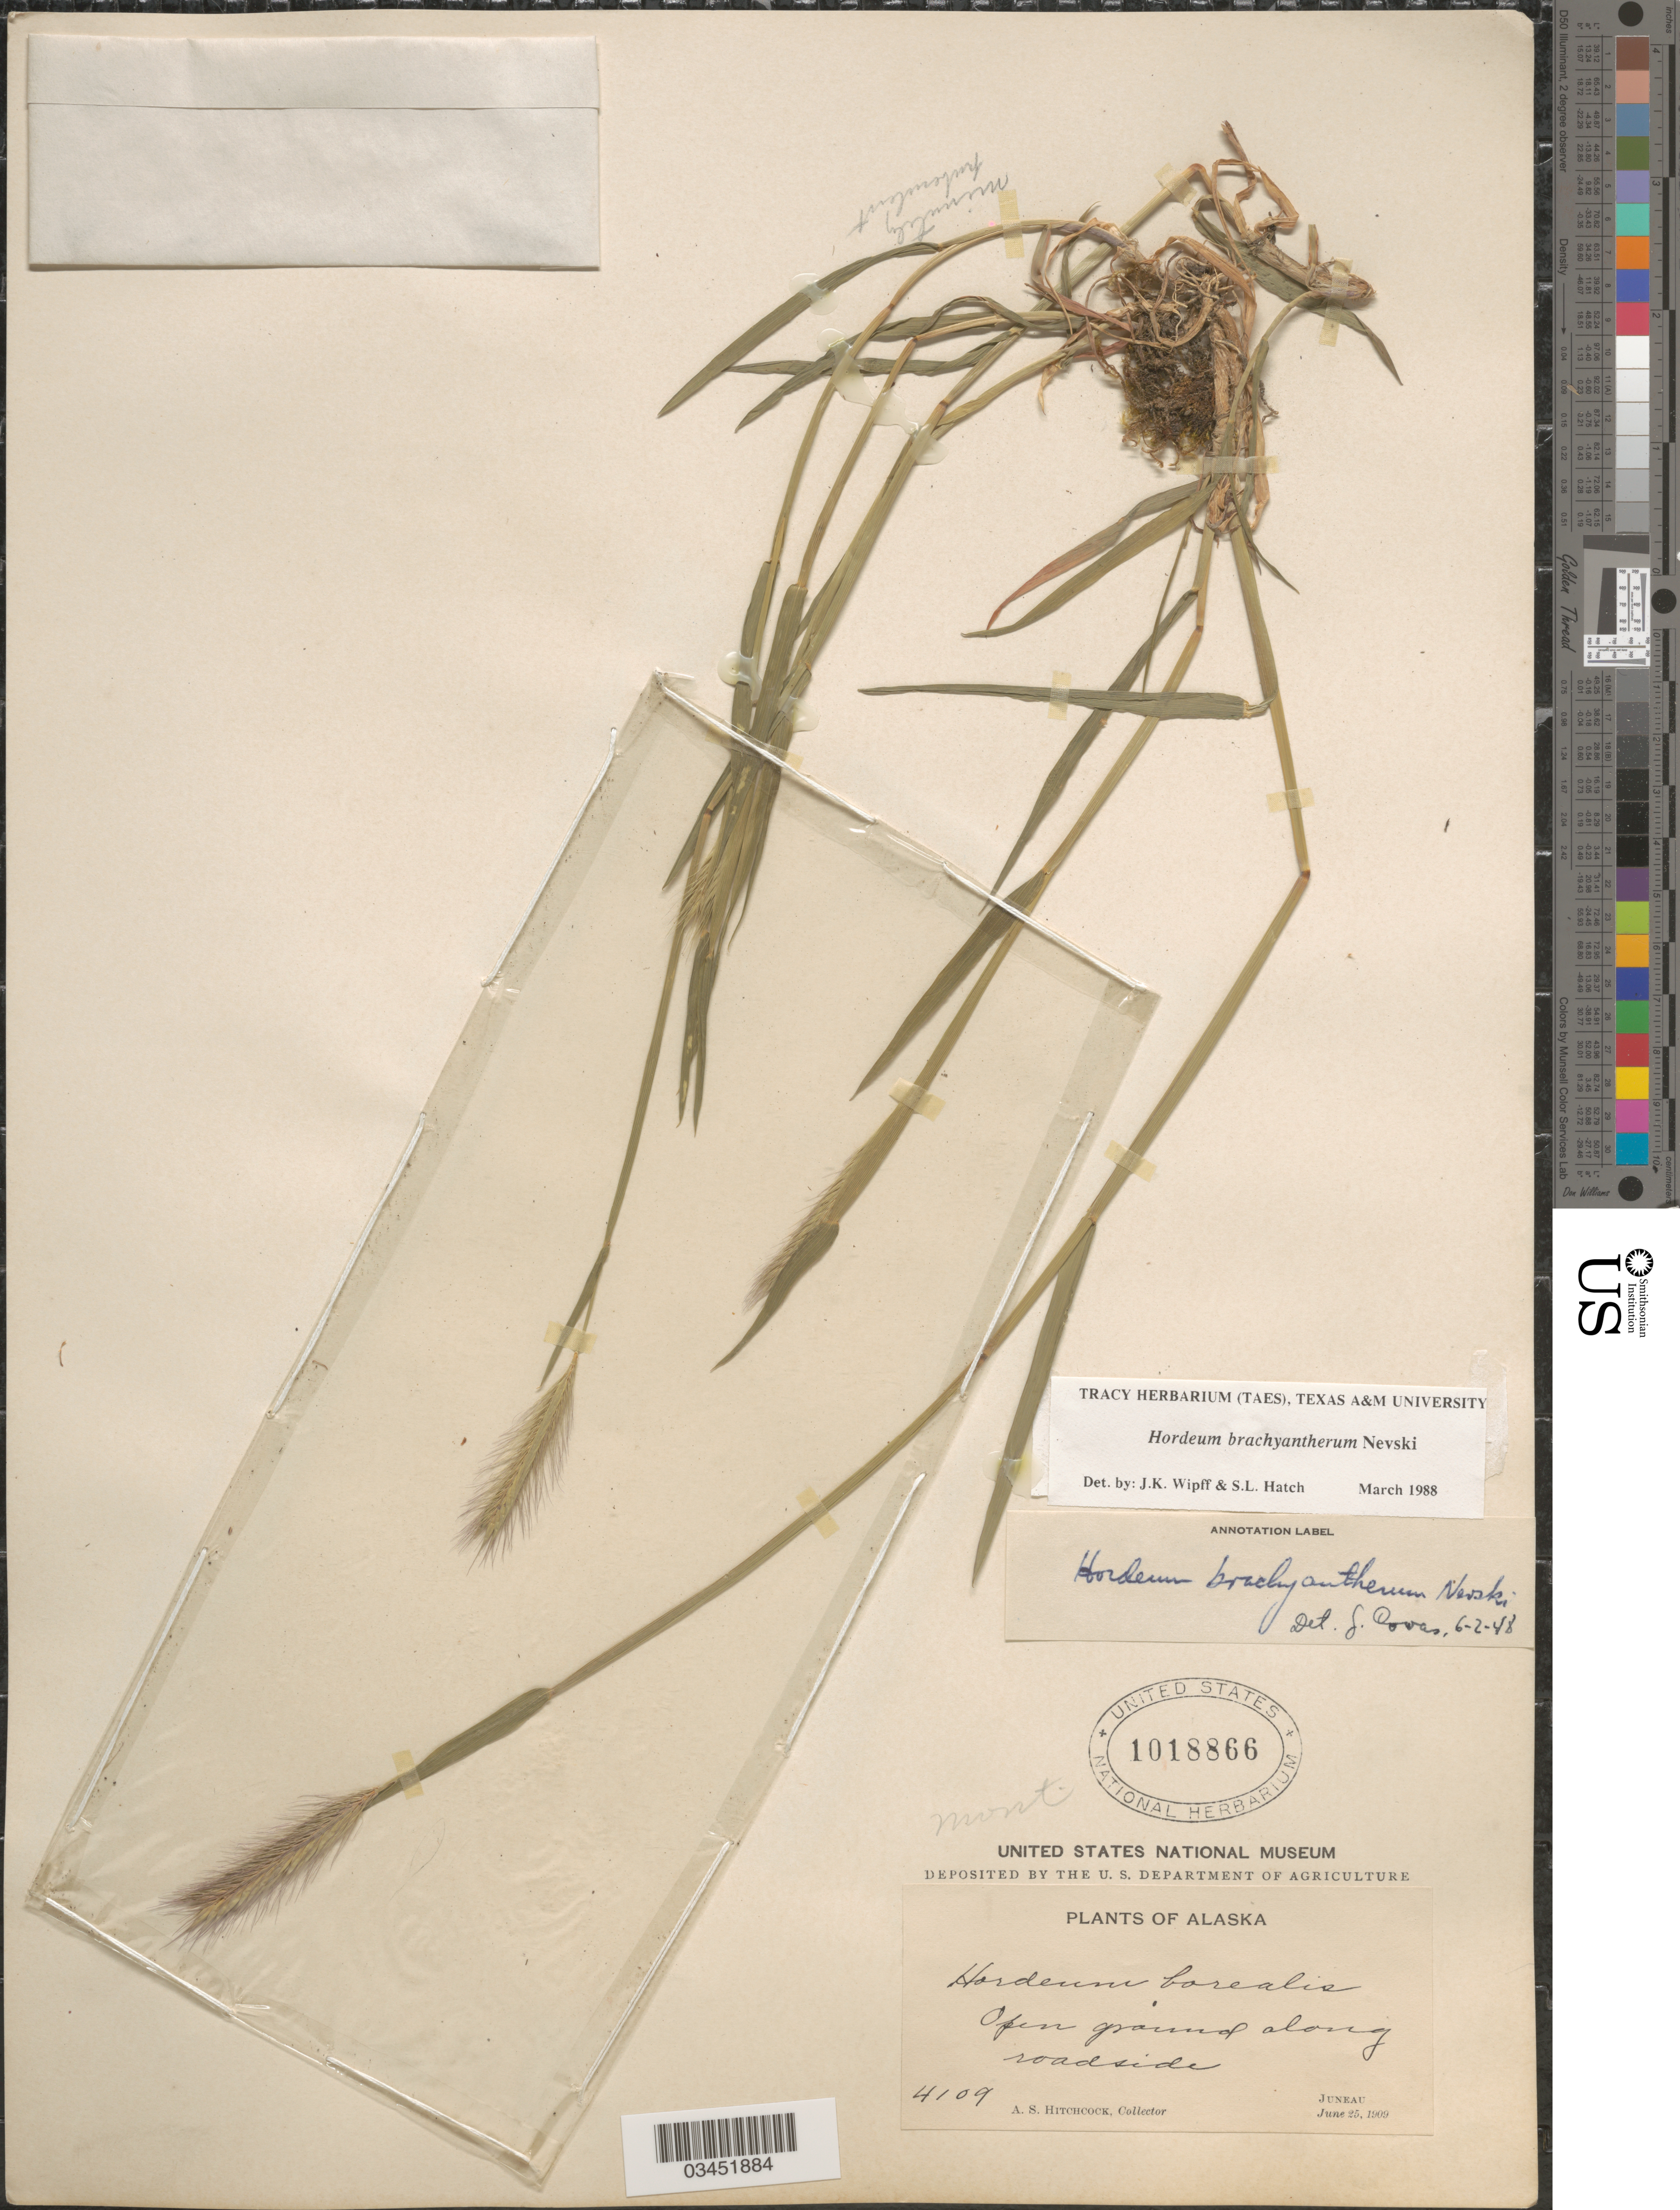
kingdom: Plantae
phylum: Tracheophyta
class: Liliopsida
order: Poales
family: Poaceae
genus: Hordeum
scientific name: Hordeum brachyantherum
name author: Nevski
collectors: A. S. Hitchcock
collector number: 4109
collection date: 1909-06-25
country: United States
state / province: Alaska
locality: Open ground along roadside. Juneau.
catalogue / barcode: US 1018866